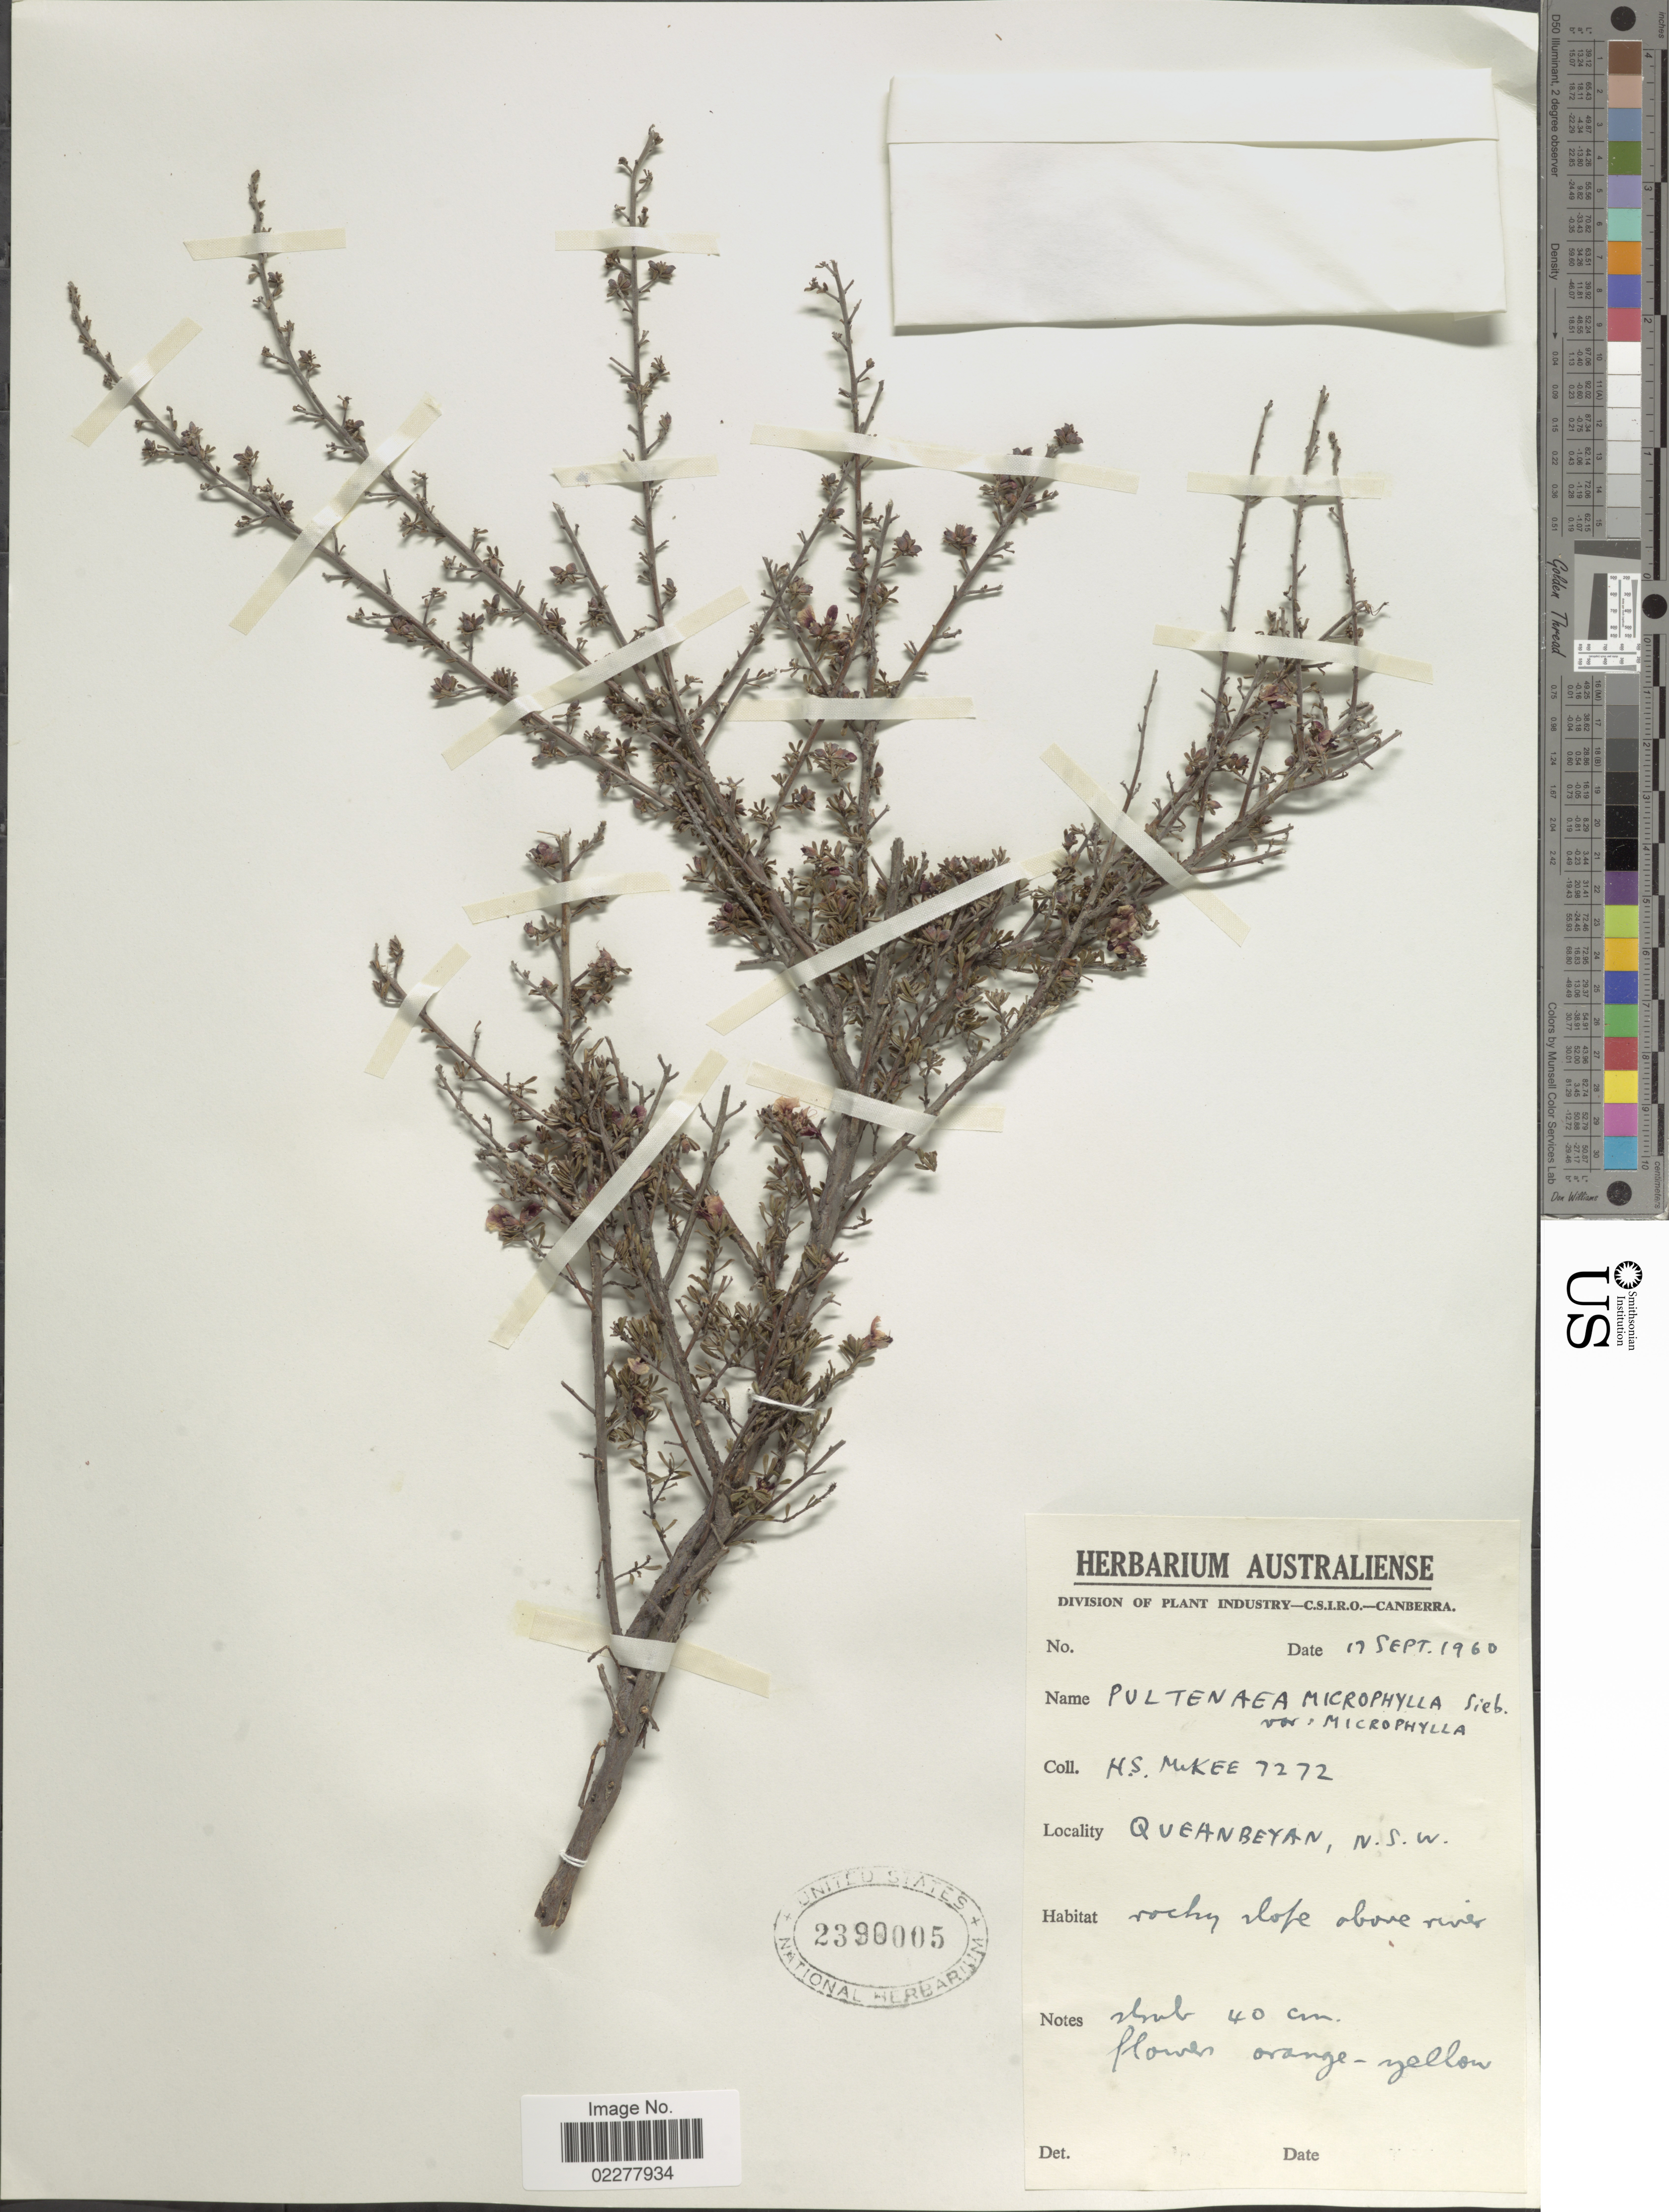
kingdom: Plantae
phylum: Tracheophyta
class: Magnoliopsida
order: Fabales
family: Fabaceae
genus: Pultenaea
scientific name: Pultenaea microphylla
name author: Sieber ex DC.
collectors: H. S. McKee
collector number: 7272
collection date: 1960-09-17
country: Australia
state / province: New South Wales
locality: Queanbeyan, N.S.W.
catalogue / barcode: US 2390005